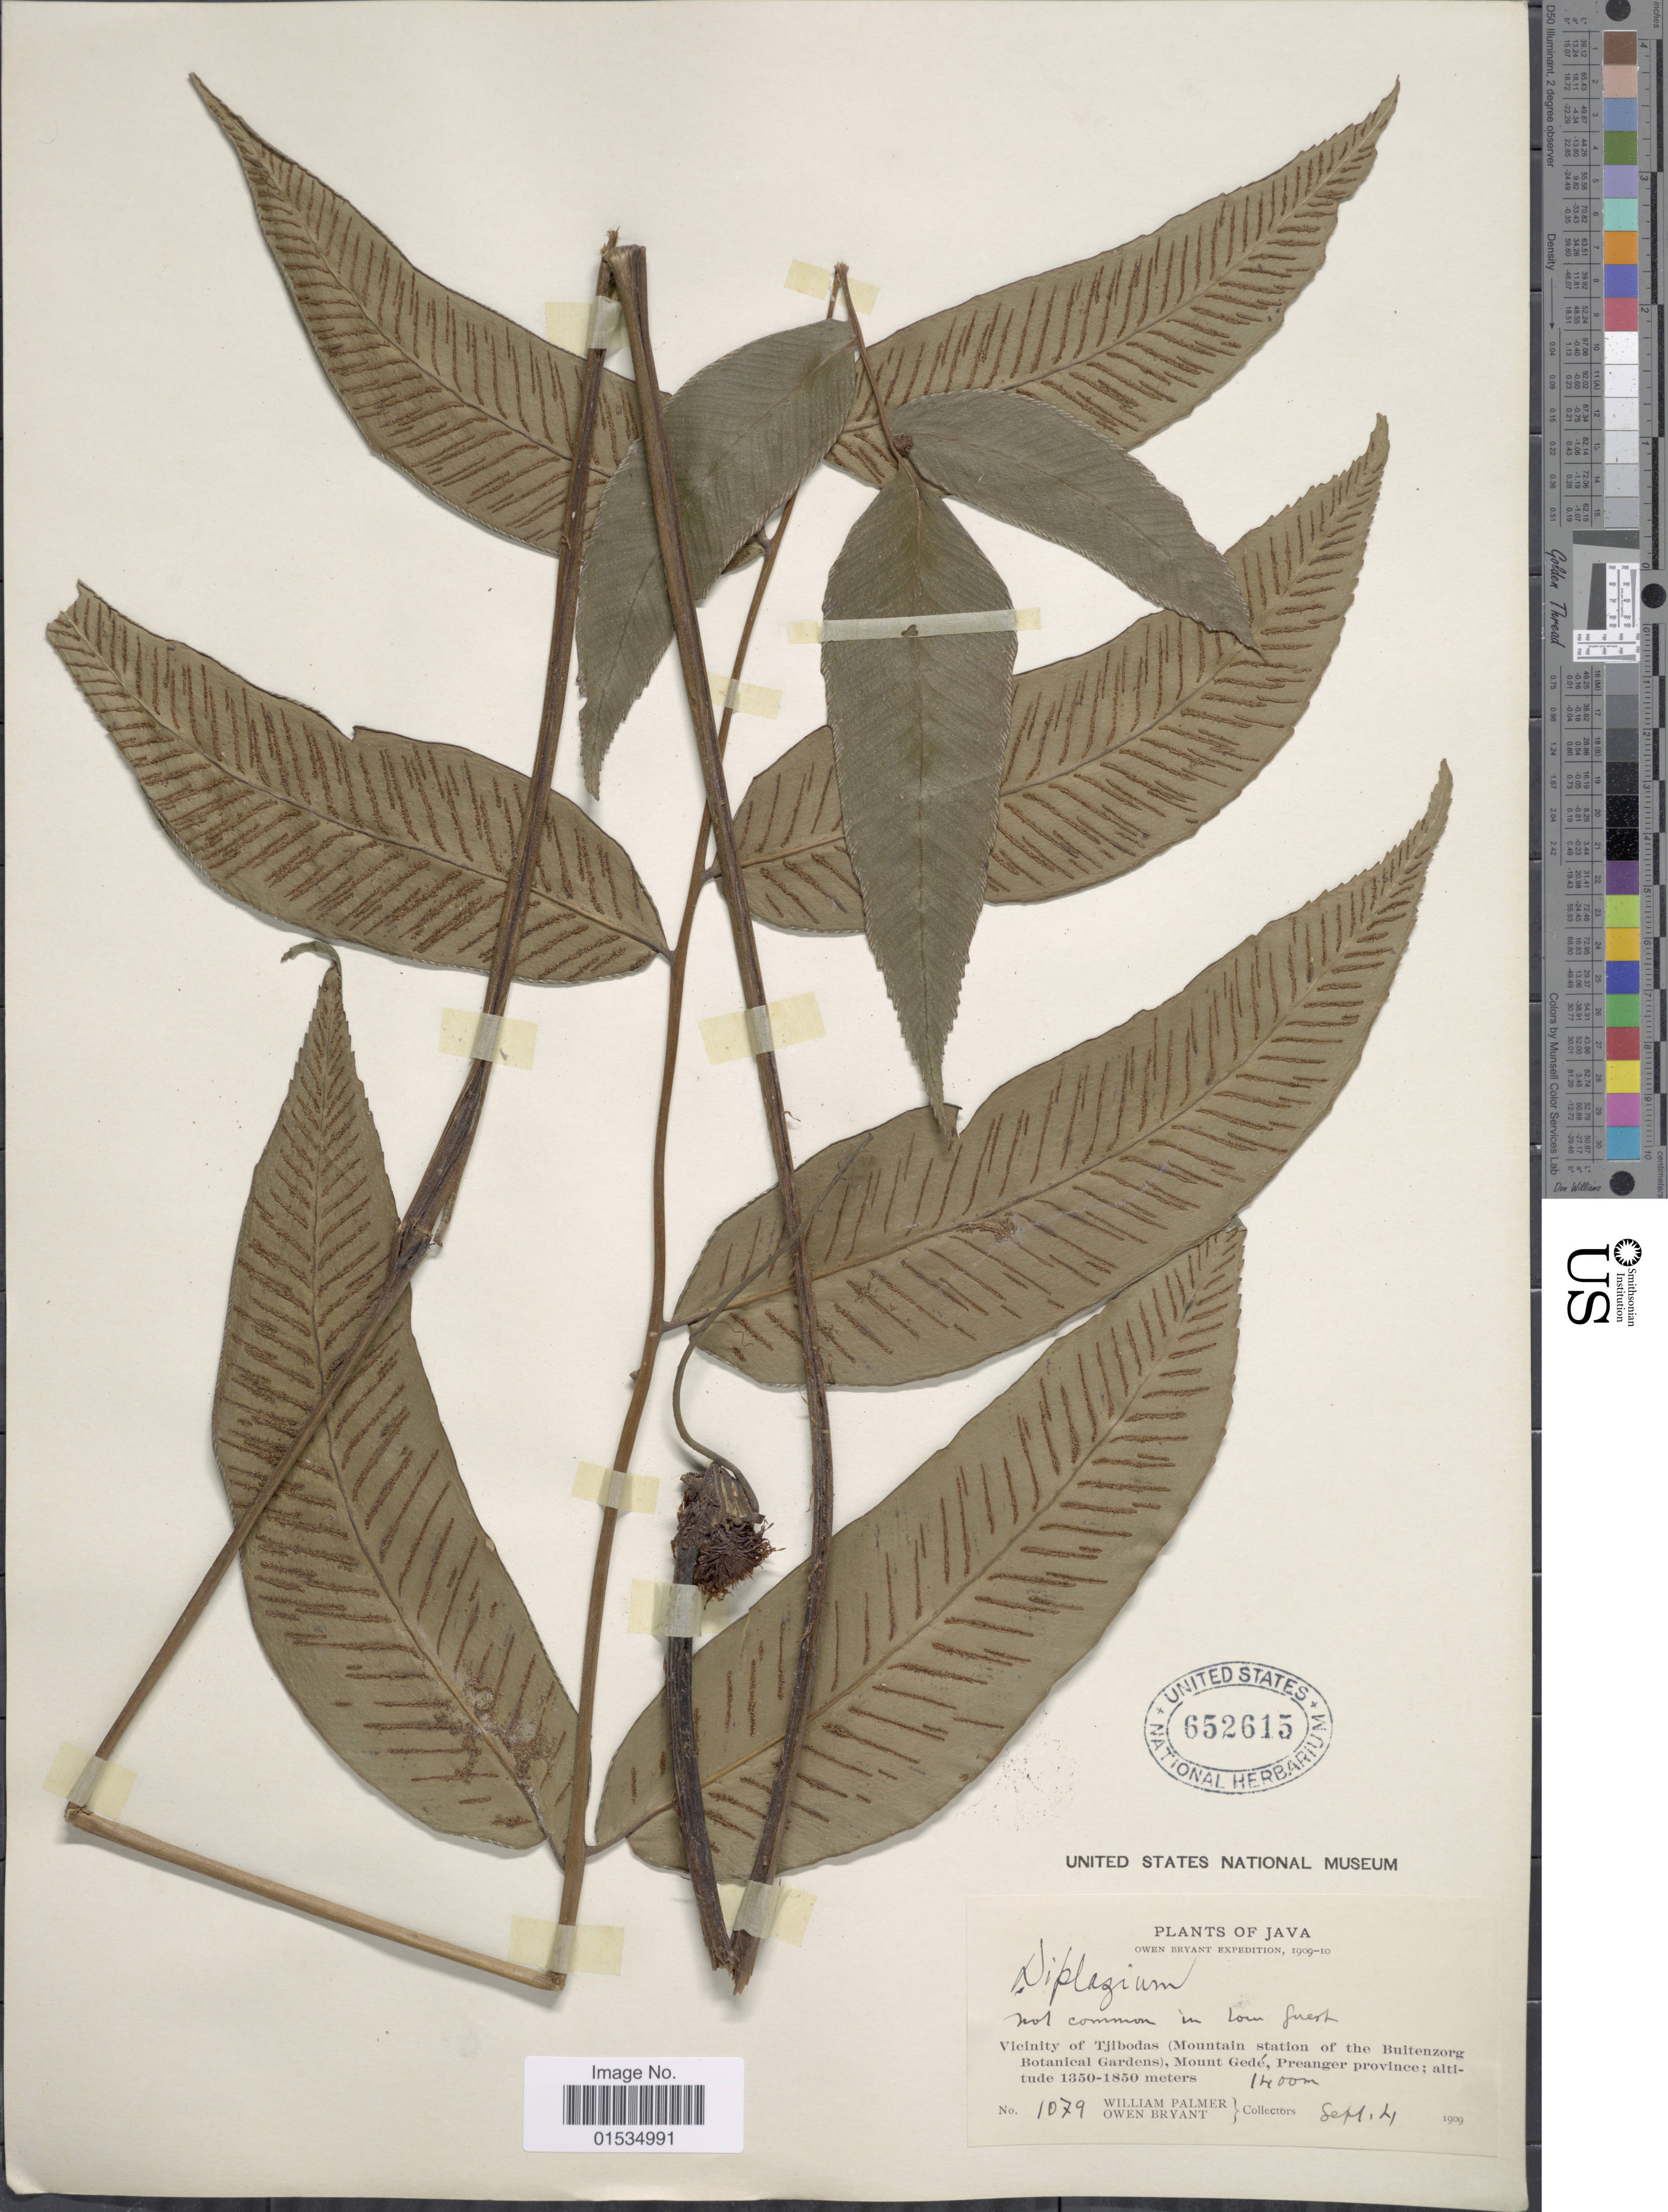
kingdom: Plantae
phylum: Tracheophyta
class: Polypodiopsida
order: Polypodiales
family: Athyriaceae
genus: Diplazium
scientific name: Diplazium fraxinifolium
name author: C. Presl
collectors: W. Palmer & O. Bryant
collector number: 1079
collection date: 1909-09-04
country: Indonesia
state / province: Java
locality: Vicinity of Tjibodas (Mountain station of the Buitenzorg Botanical Gardens), Mount Gedé, Preanger province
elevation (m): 1400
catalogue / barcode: US 652615